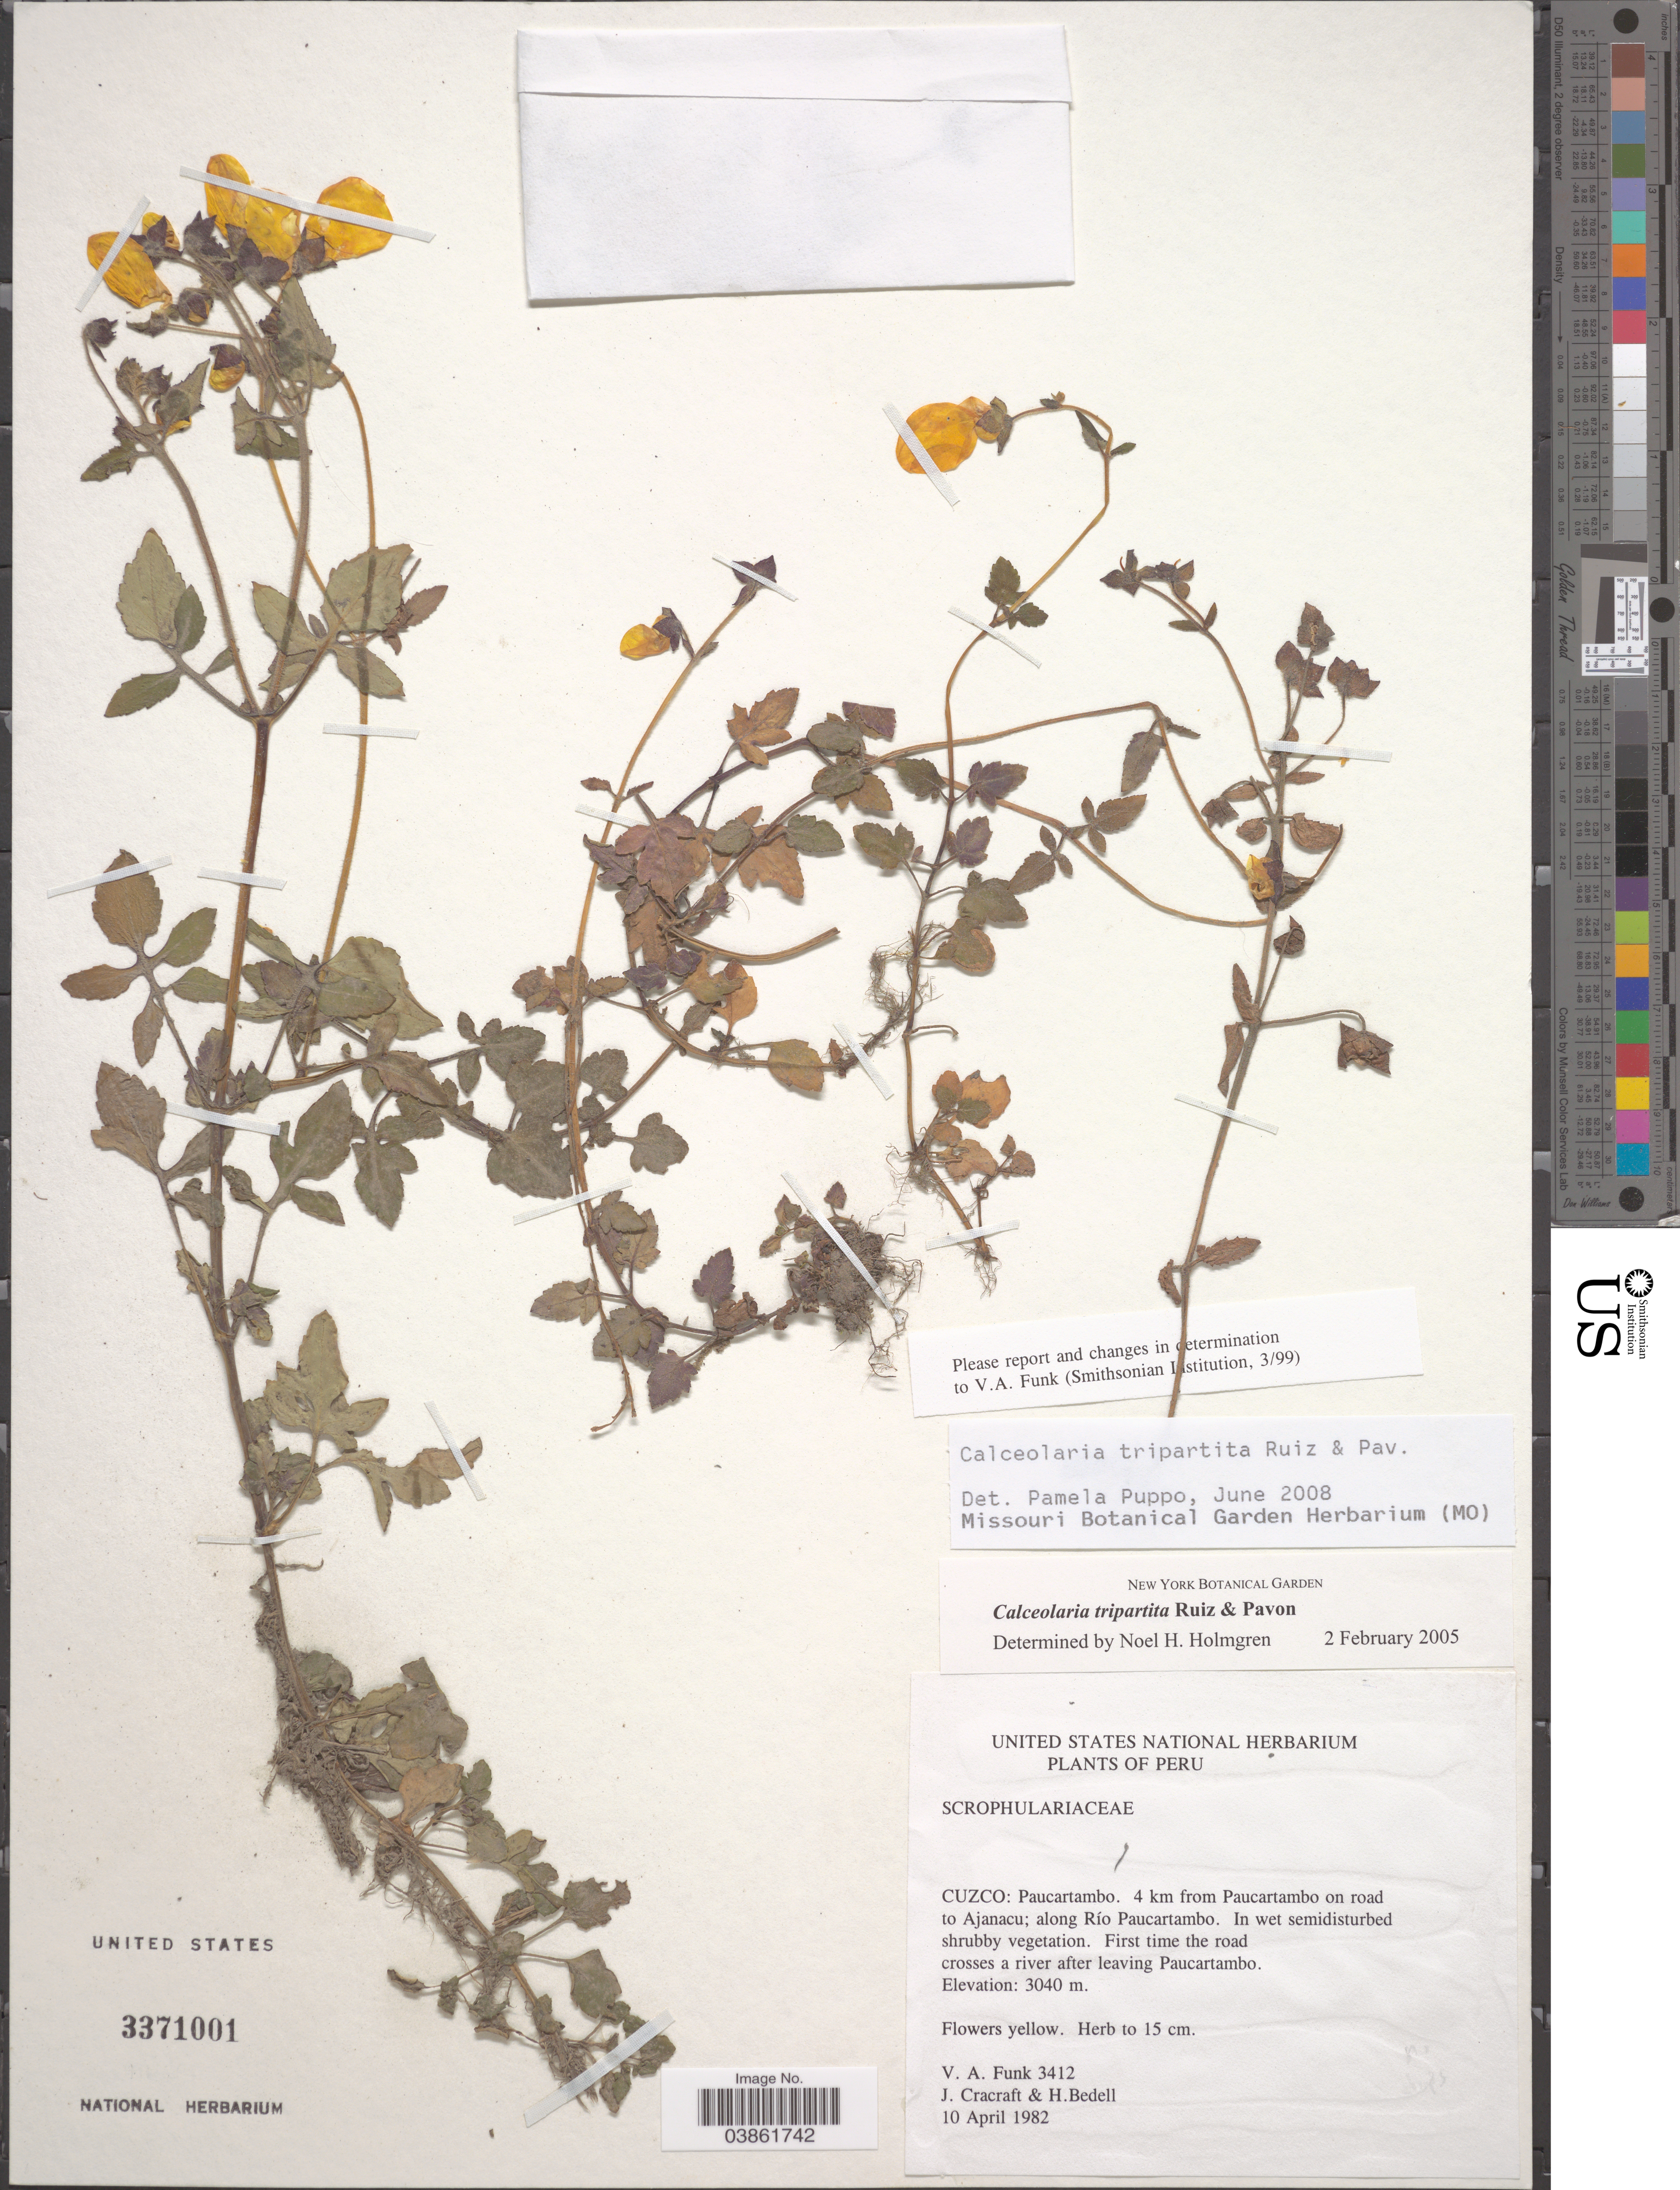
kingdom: Plantae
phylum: Tracheophyta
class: Magnoliopsida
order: Lamiales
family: Calceolariaceae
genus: Calceolaria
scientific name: Calceolaria tripartita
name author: Ruiz & Pav.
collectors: V. Funk, J. L. Cracraft & H. Bedell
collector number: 3412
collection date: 1982-04-10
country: Peru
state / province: Cusco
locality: Cuzco: Paucartambo. 4 km from Paucartambo on road to Ajanacu; along Río Paucartambo. First time the road crosses a river after leaving Paucartambo. [unsure placement]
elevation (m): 3040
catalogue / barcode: US 3371001